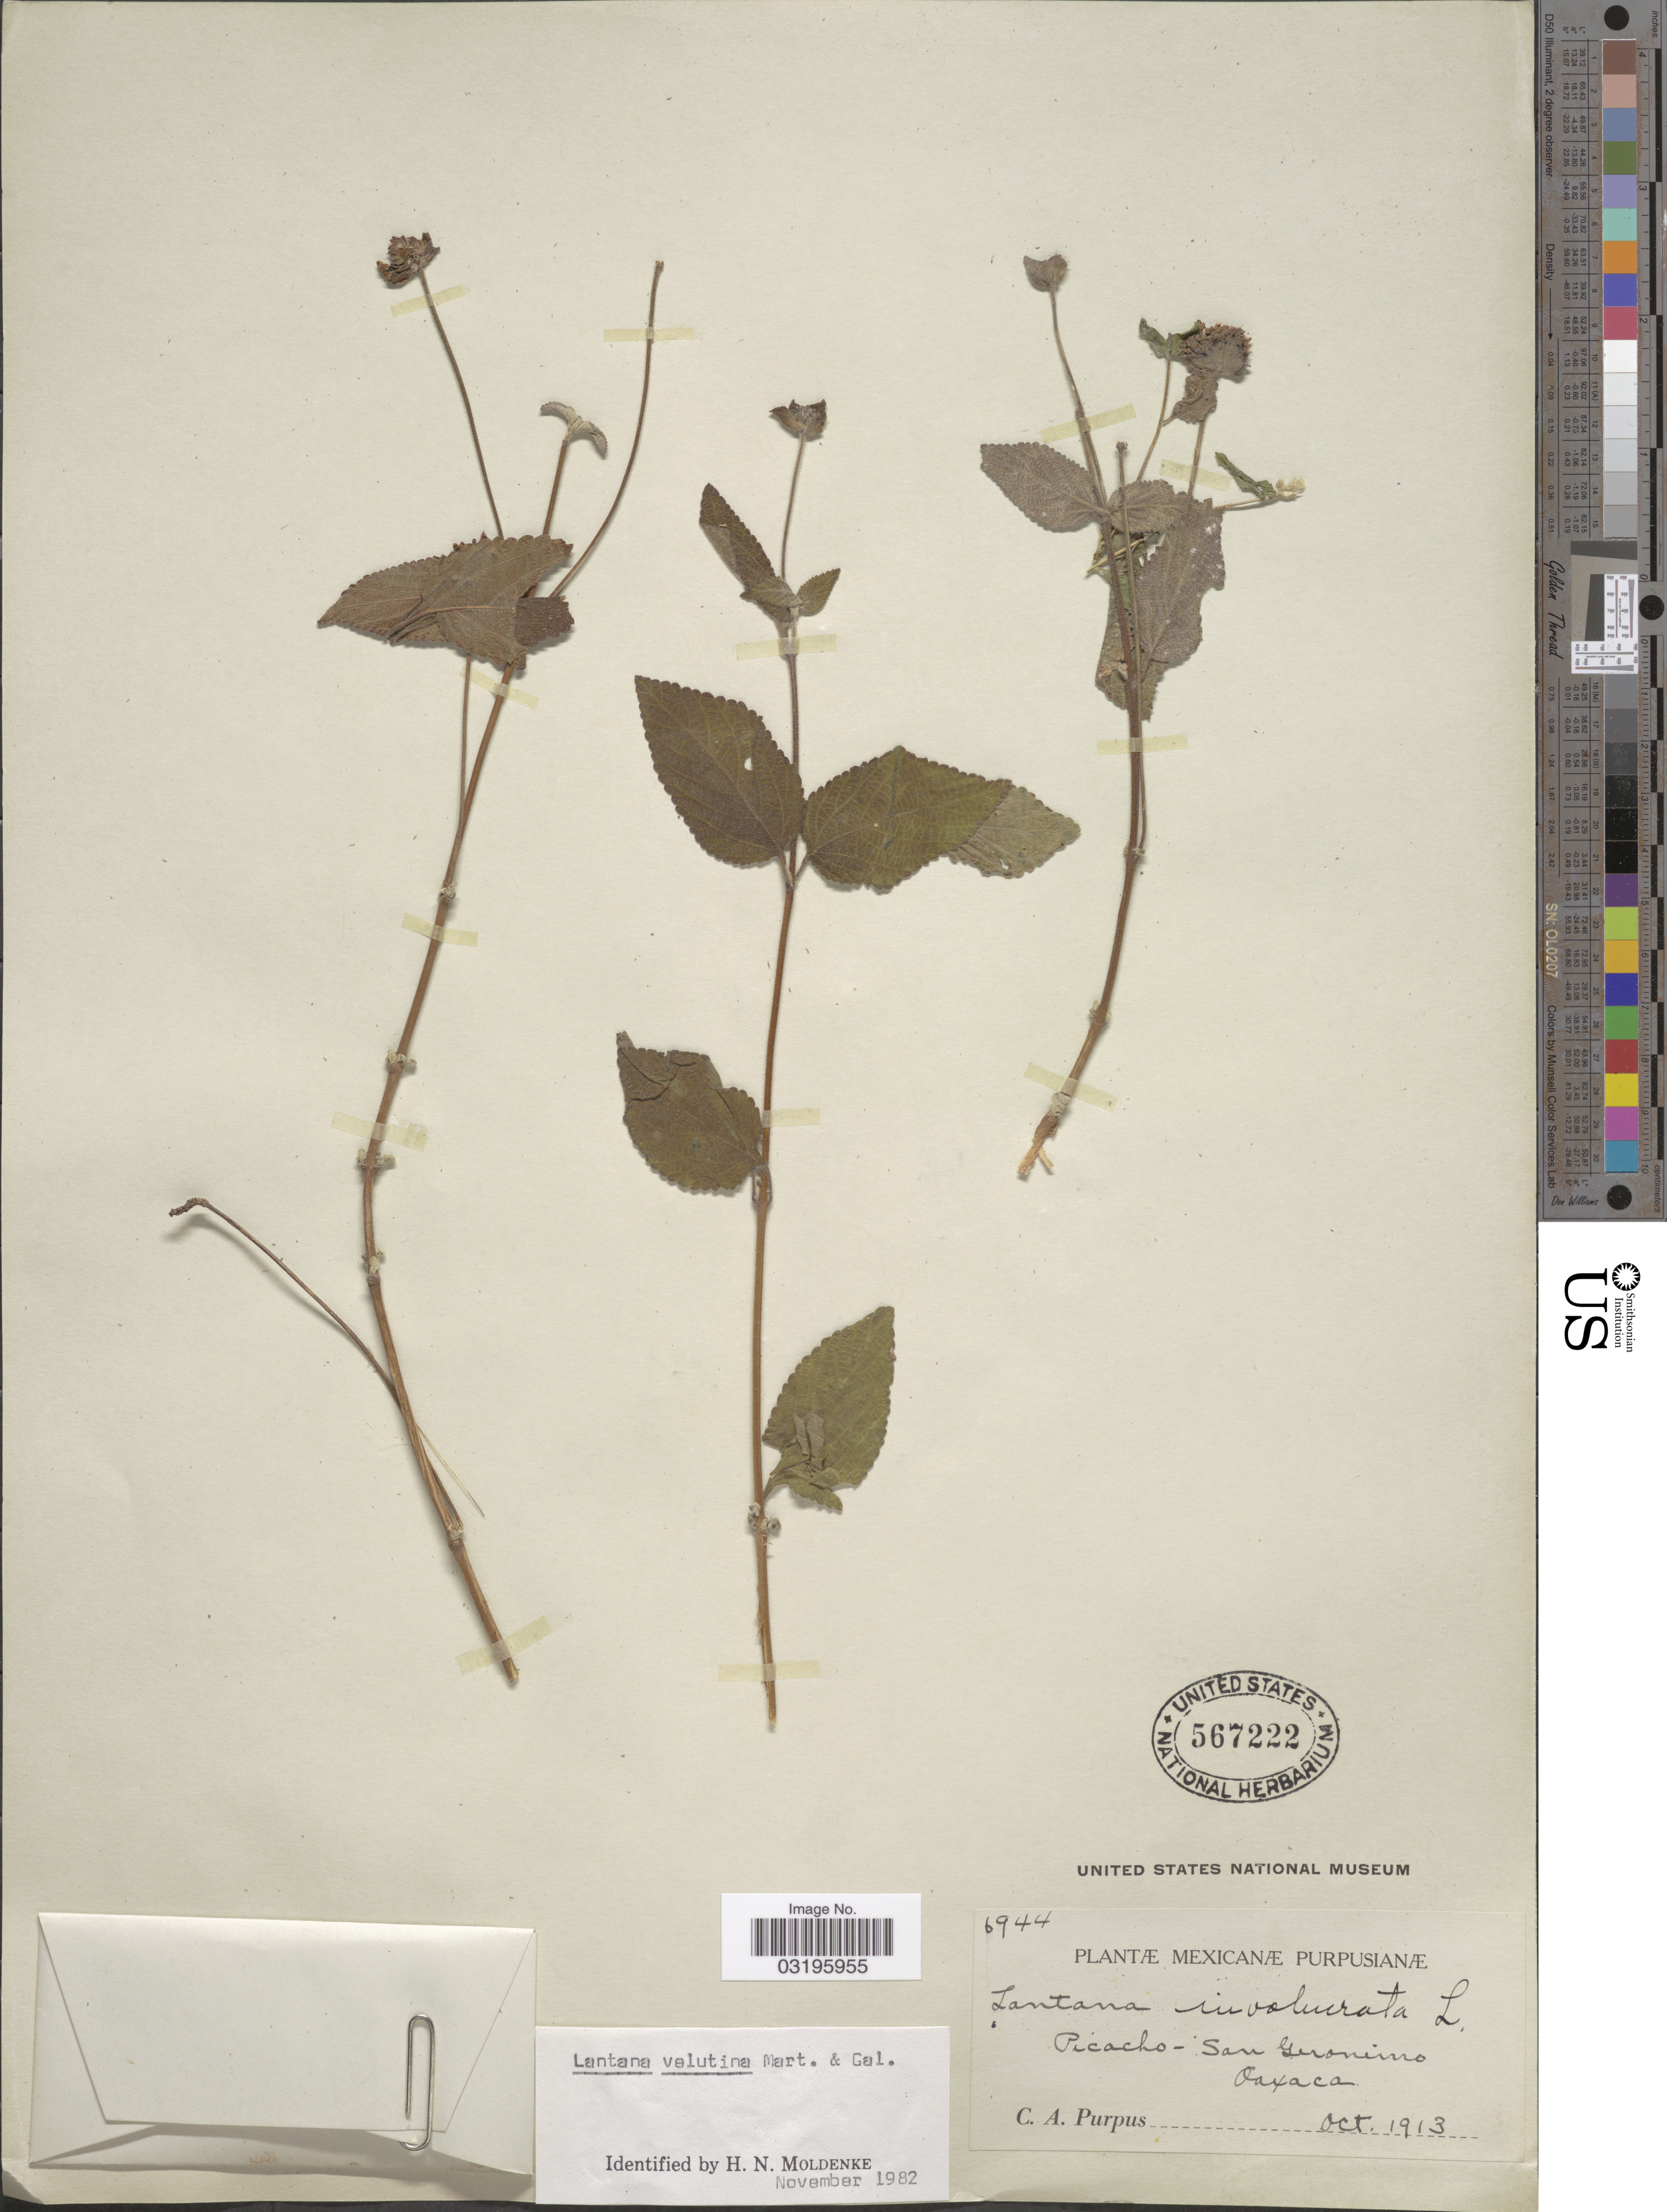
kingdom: Plantae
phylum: Tracheophyta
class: Magnoliopsida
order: Lamiales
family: Verbenaceae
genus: Lantana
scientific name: Lantana velutina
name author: M. Martens & Galeotti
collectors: C. A. Purpus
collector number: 6944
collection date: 1913-10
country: Mexico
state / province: Oaxaca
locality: Picacho- San Geronimo.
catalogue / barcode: US 567222